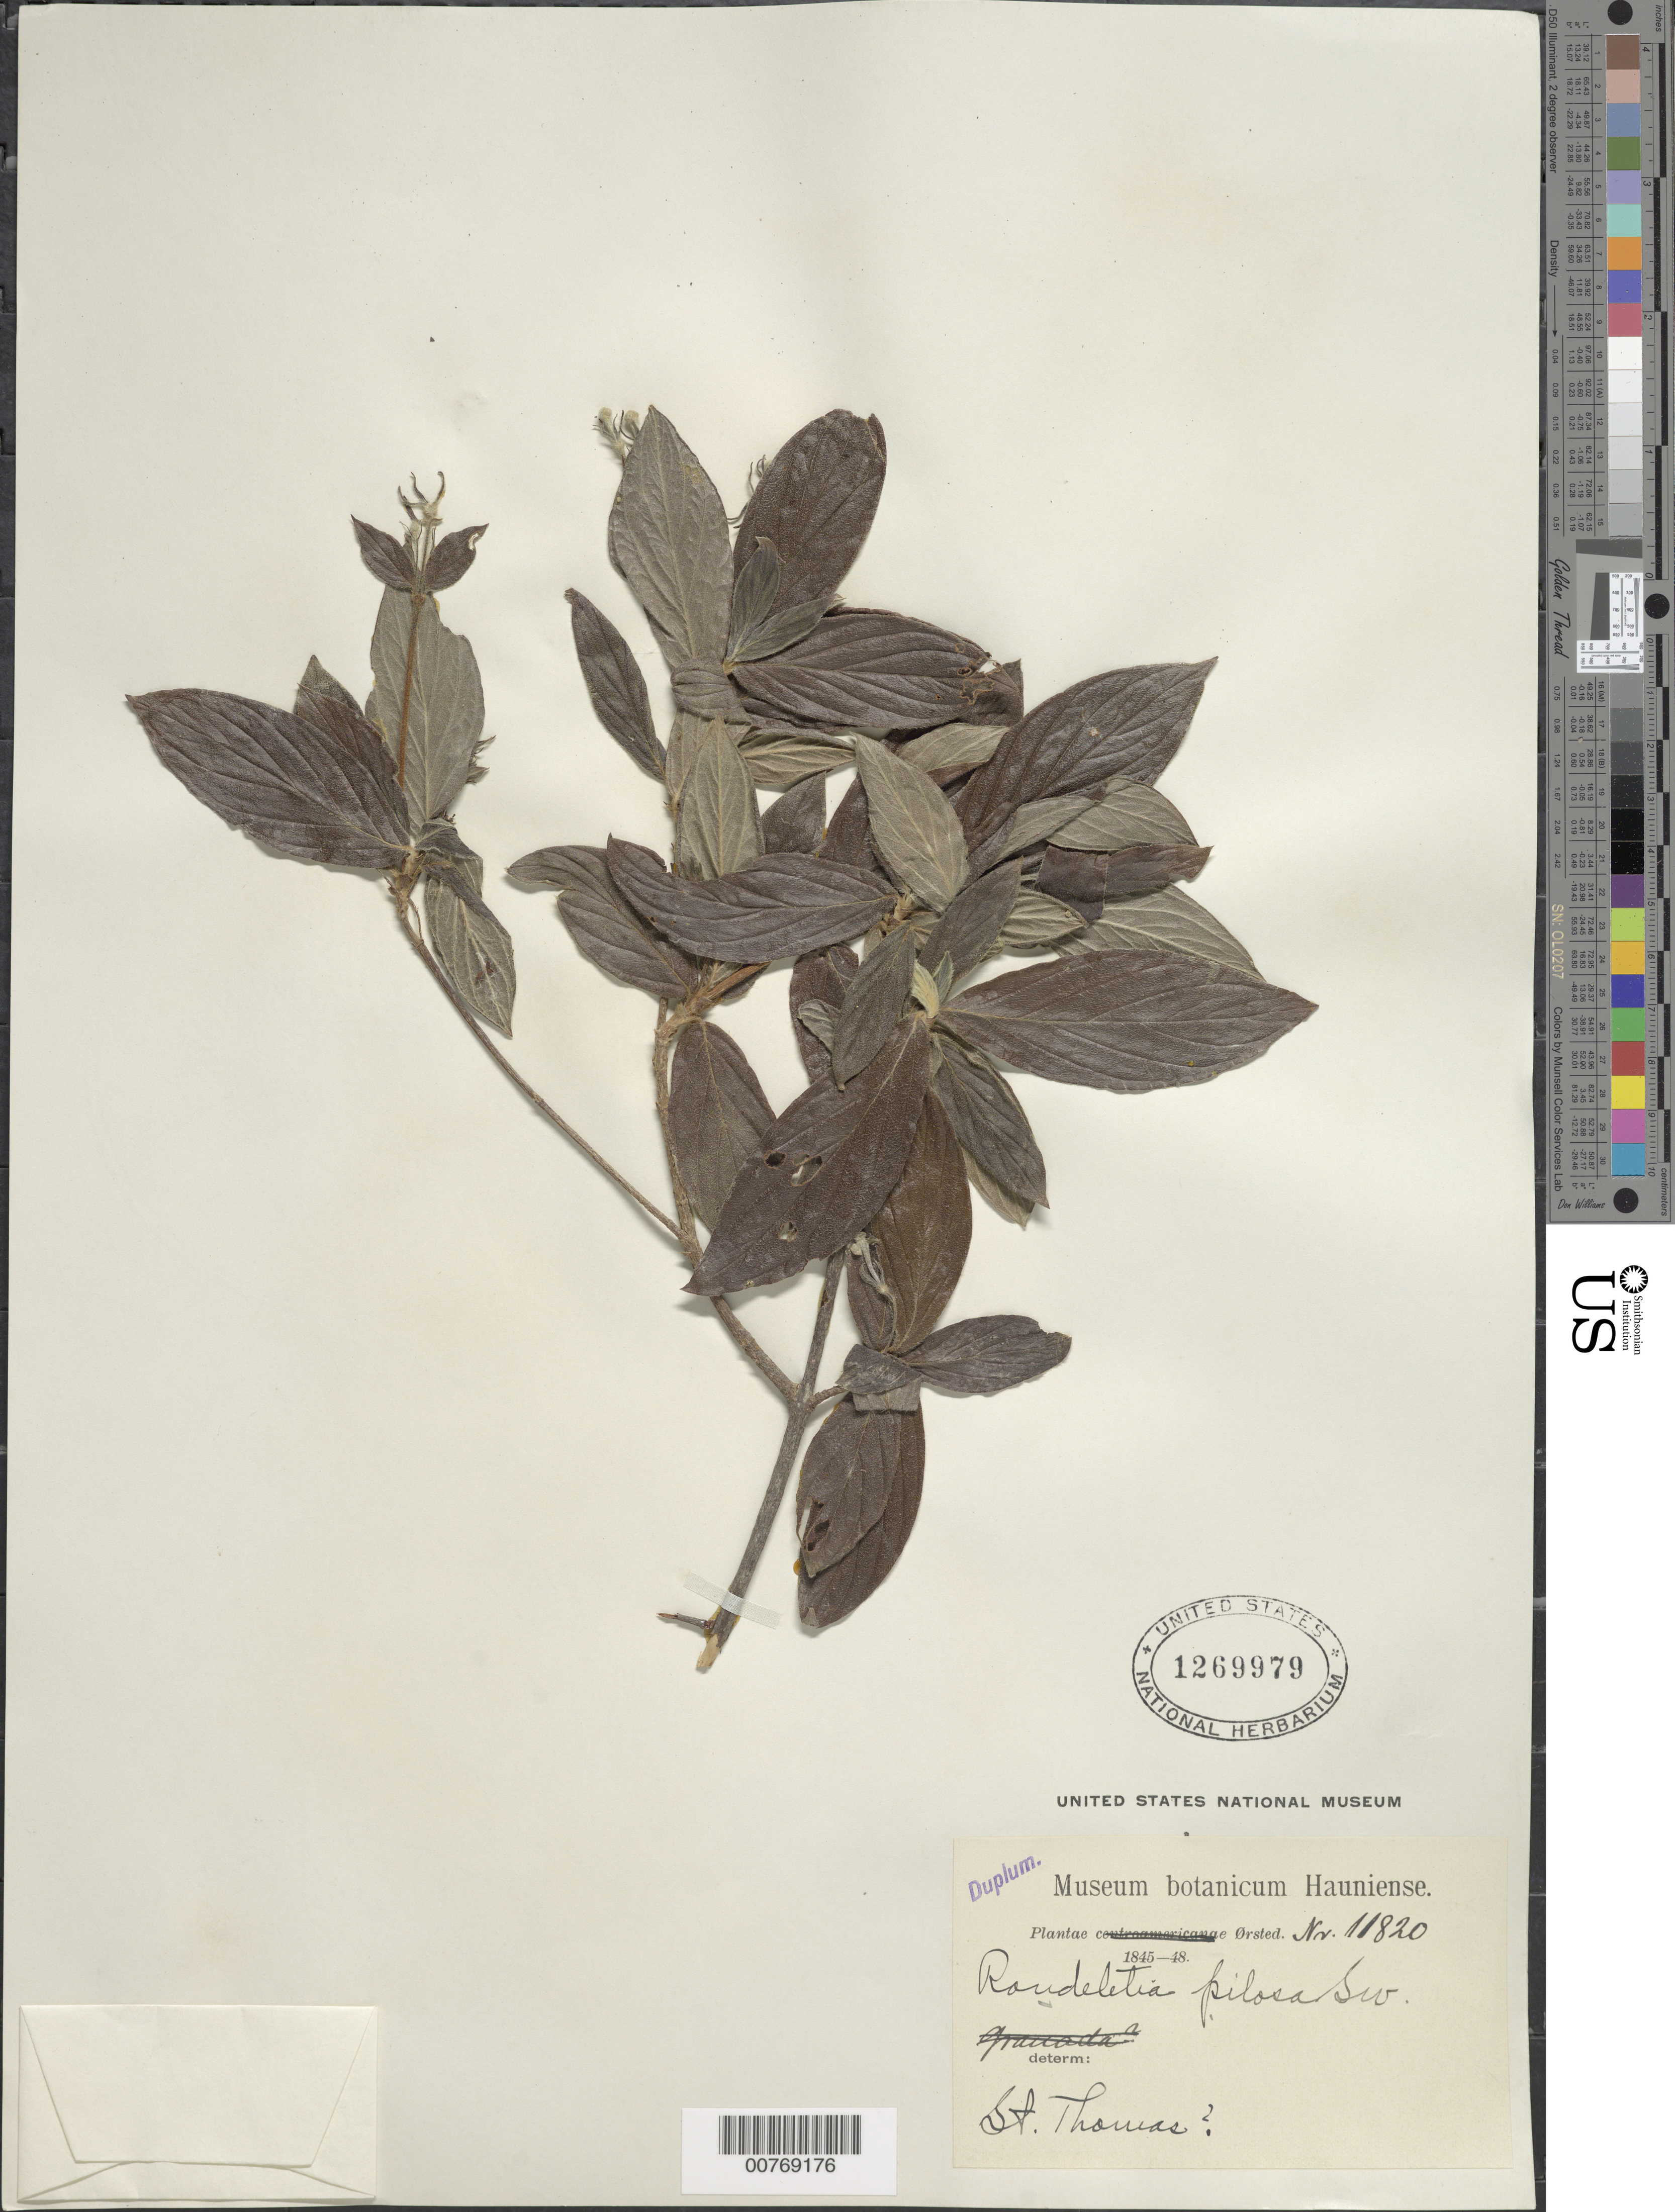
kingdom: Plantae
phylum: Tracheophyta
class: Magnoliopsida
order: Gentianales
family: Rubiaceae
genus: Rondeletia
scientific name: Rondeletia pilosa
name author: Sw.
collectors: A. S. Oersted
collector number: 11820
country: U.S. Virgin Islands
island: St. Thomas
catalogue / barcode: US 1269979